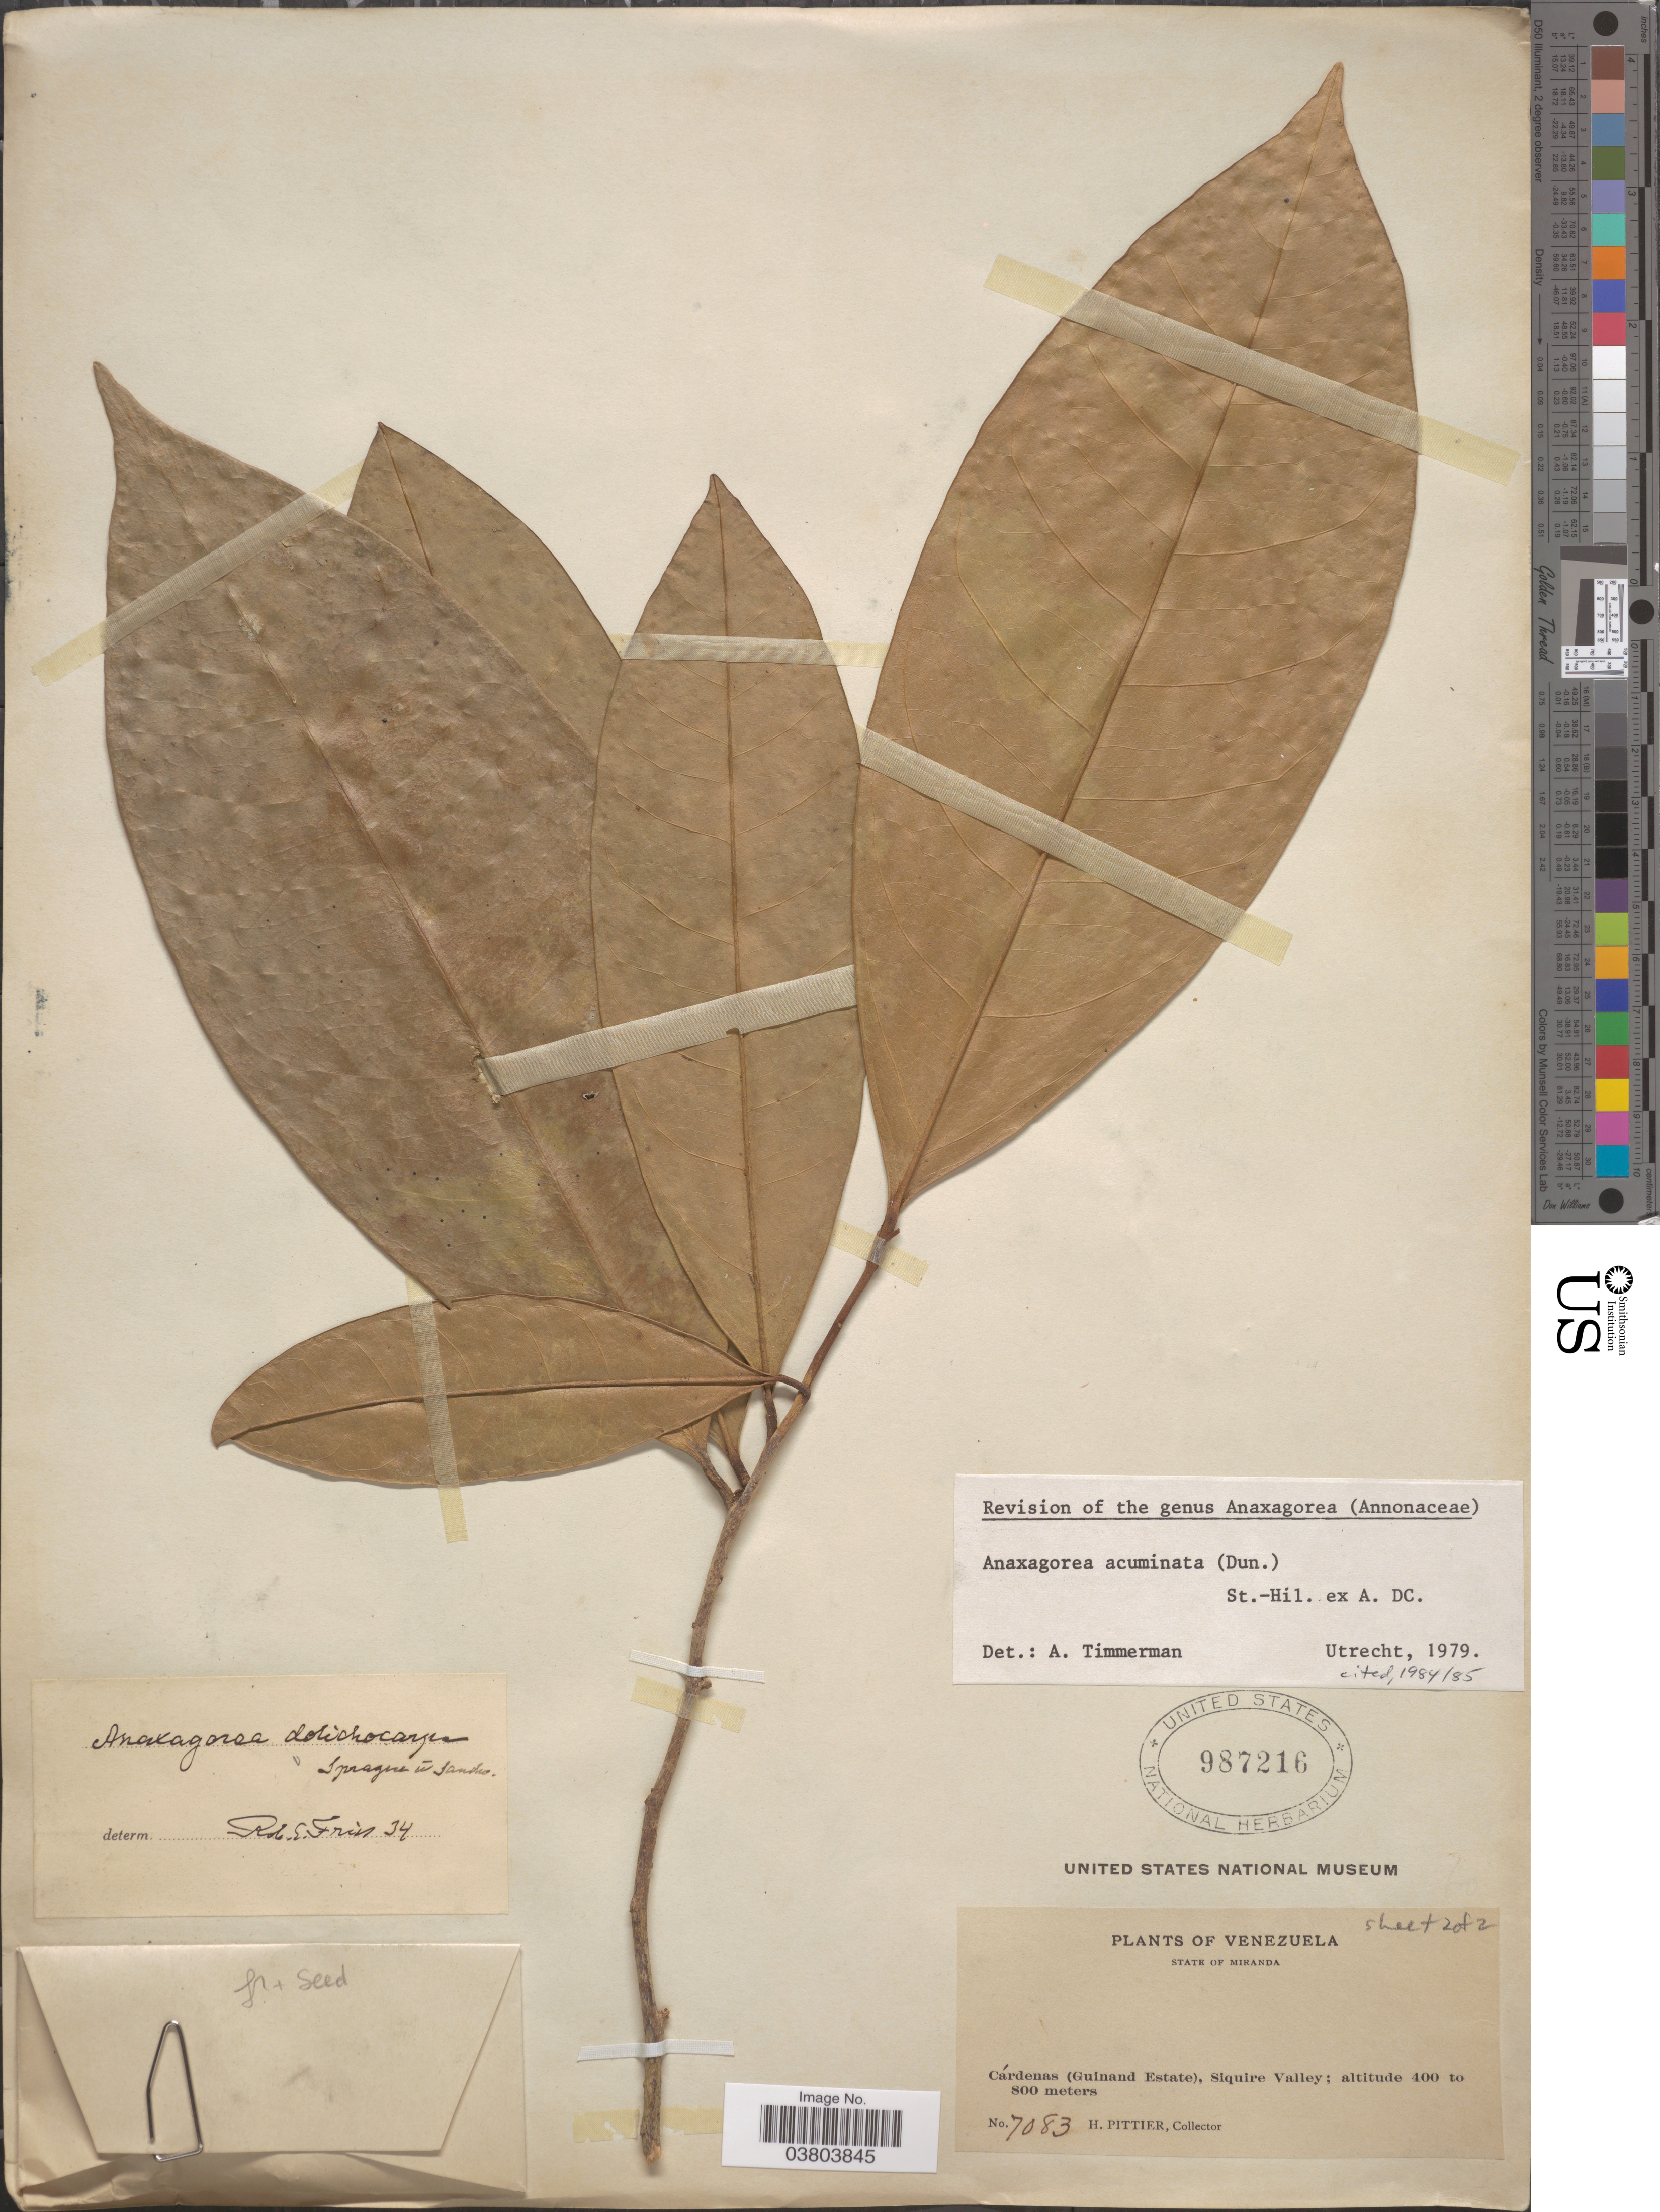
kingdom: Plantae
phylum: Tracheophyta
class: Magnoliopsida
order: Magnoliales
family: Annonaceae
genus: Anaxagorea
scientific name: Anaxagorea acuminata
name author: (Dunal) A. DC.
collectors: H. F. Pittier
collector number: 7083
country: Venezuela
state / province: Miranda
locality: Cárdenas (Guinand Estate), Siquire Valley.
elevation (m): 400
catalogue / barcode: US 987216